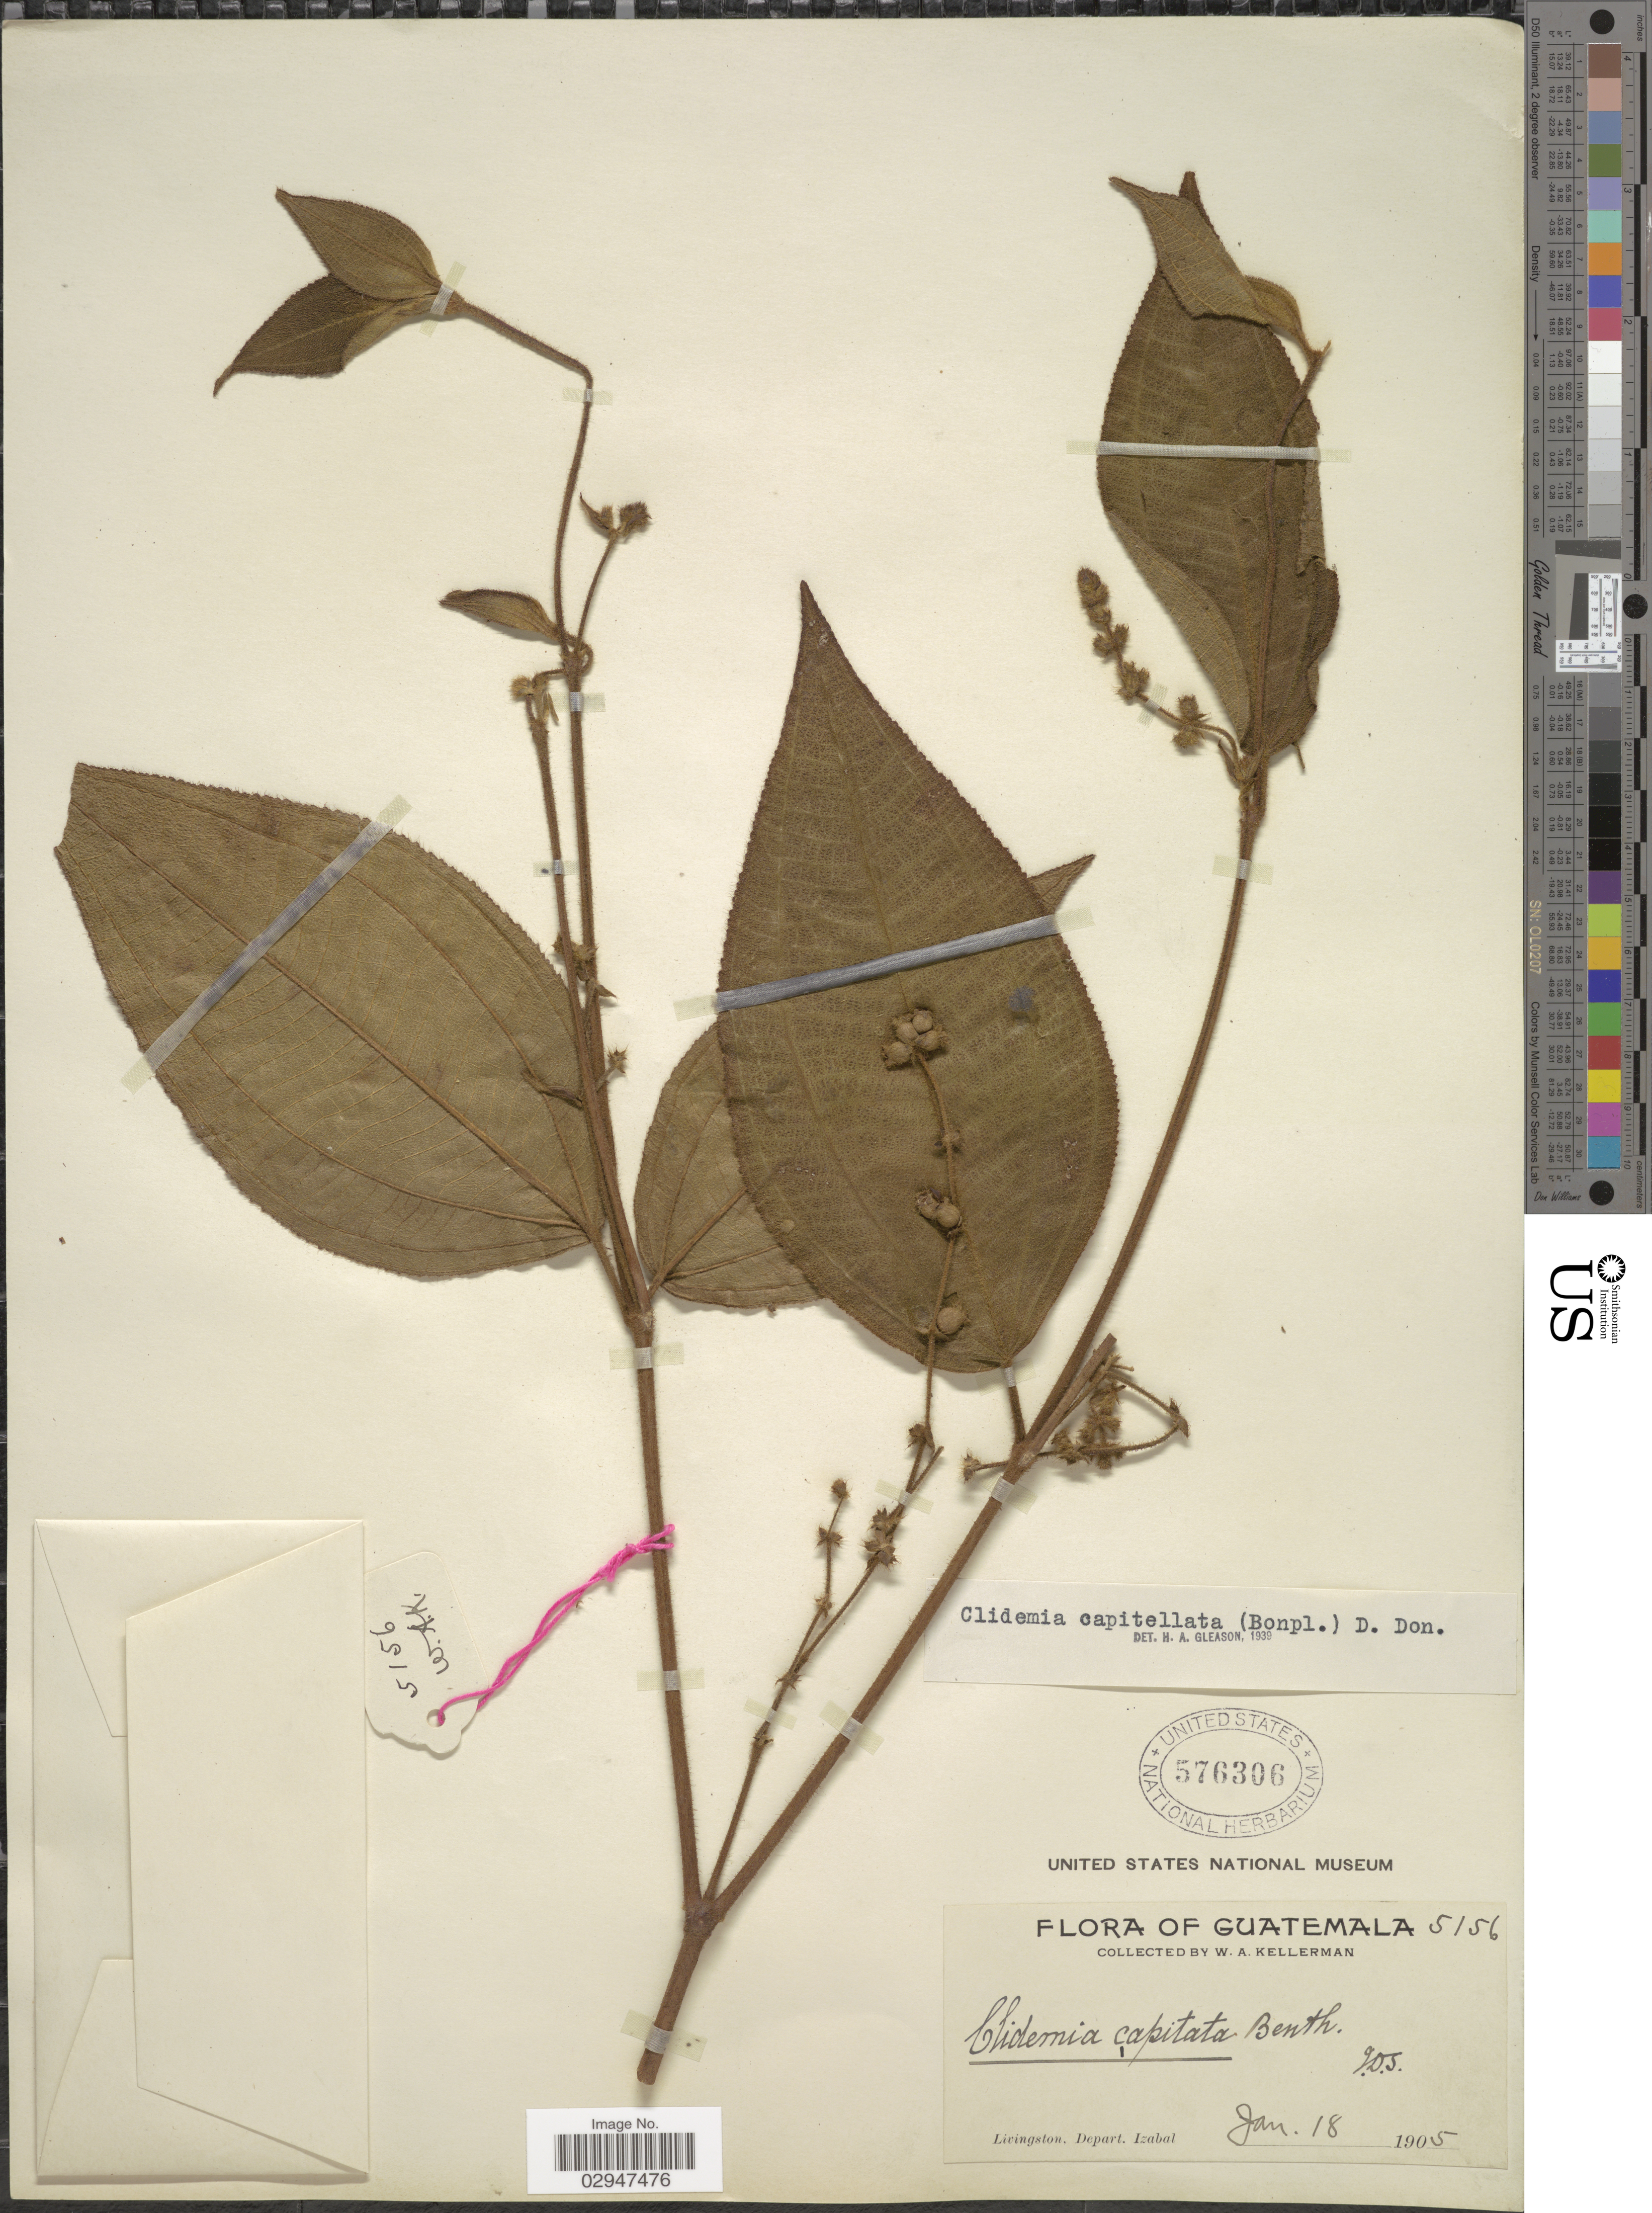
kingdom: Plantae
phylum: Tracheophyta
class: Magnoliopsida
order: Myrtales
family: Melastomataceae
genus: Clidemia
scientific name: Clidemia capitellata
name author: (Bonpl.) D. Don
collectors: W. Kellerman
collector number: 5156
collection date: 1905-01-18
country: Guatemala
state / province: Izabal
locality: Livingston, Depart. Izabal.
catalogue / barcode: US 576306